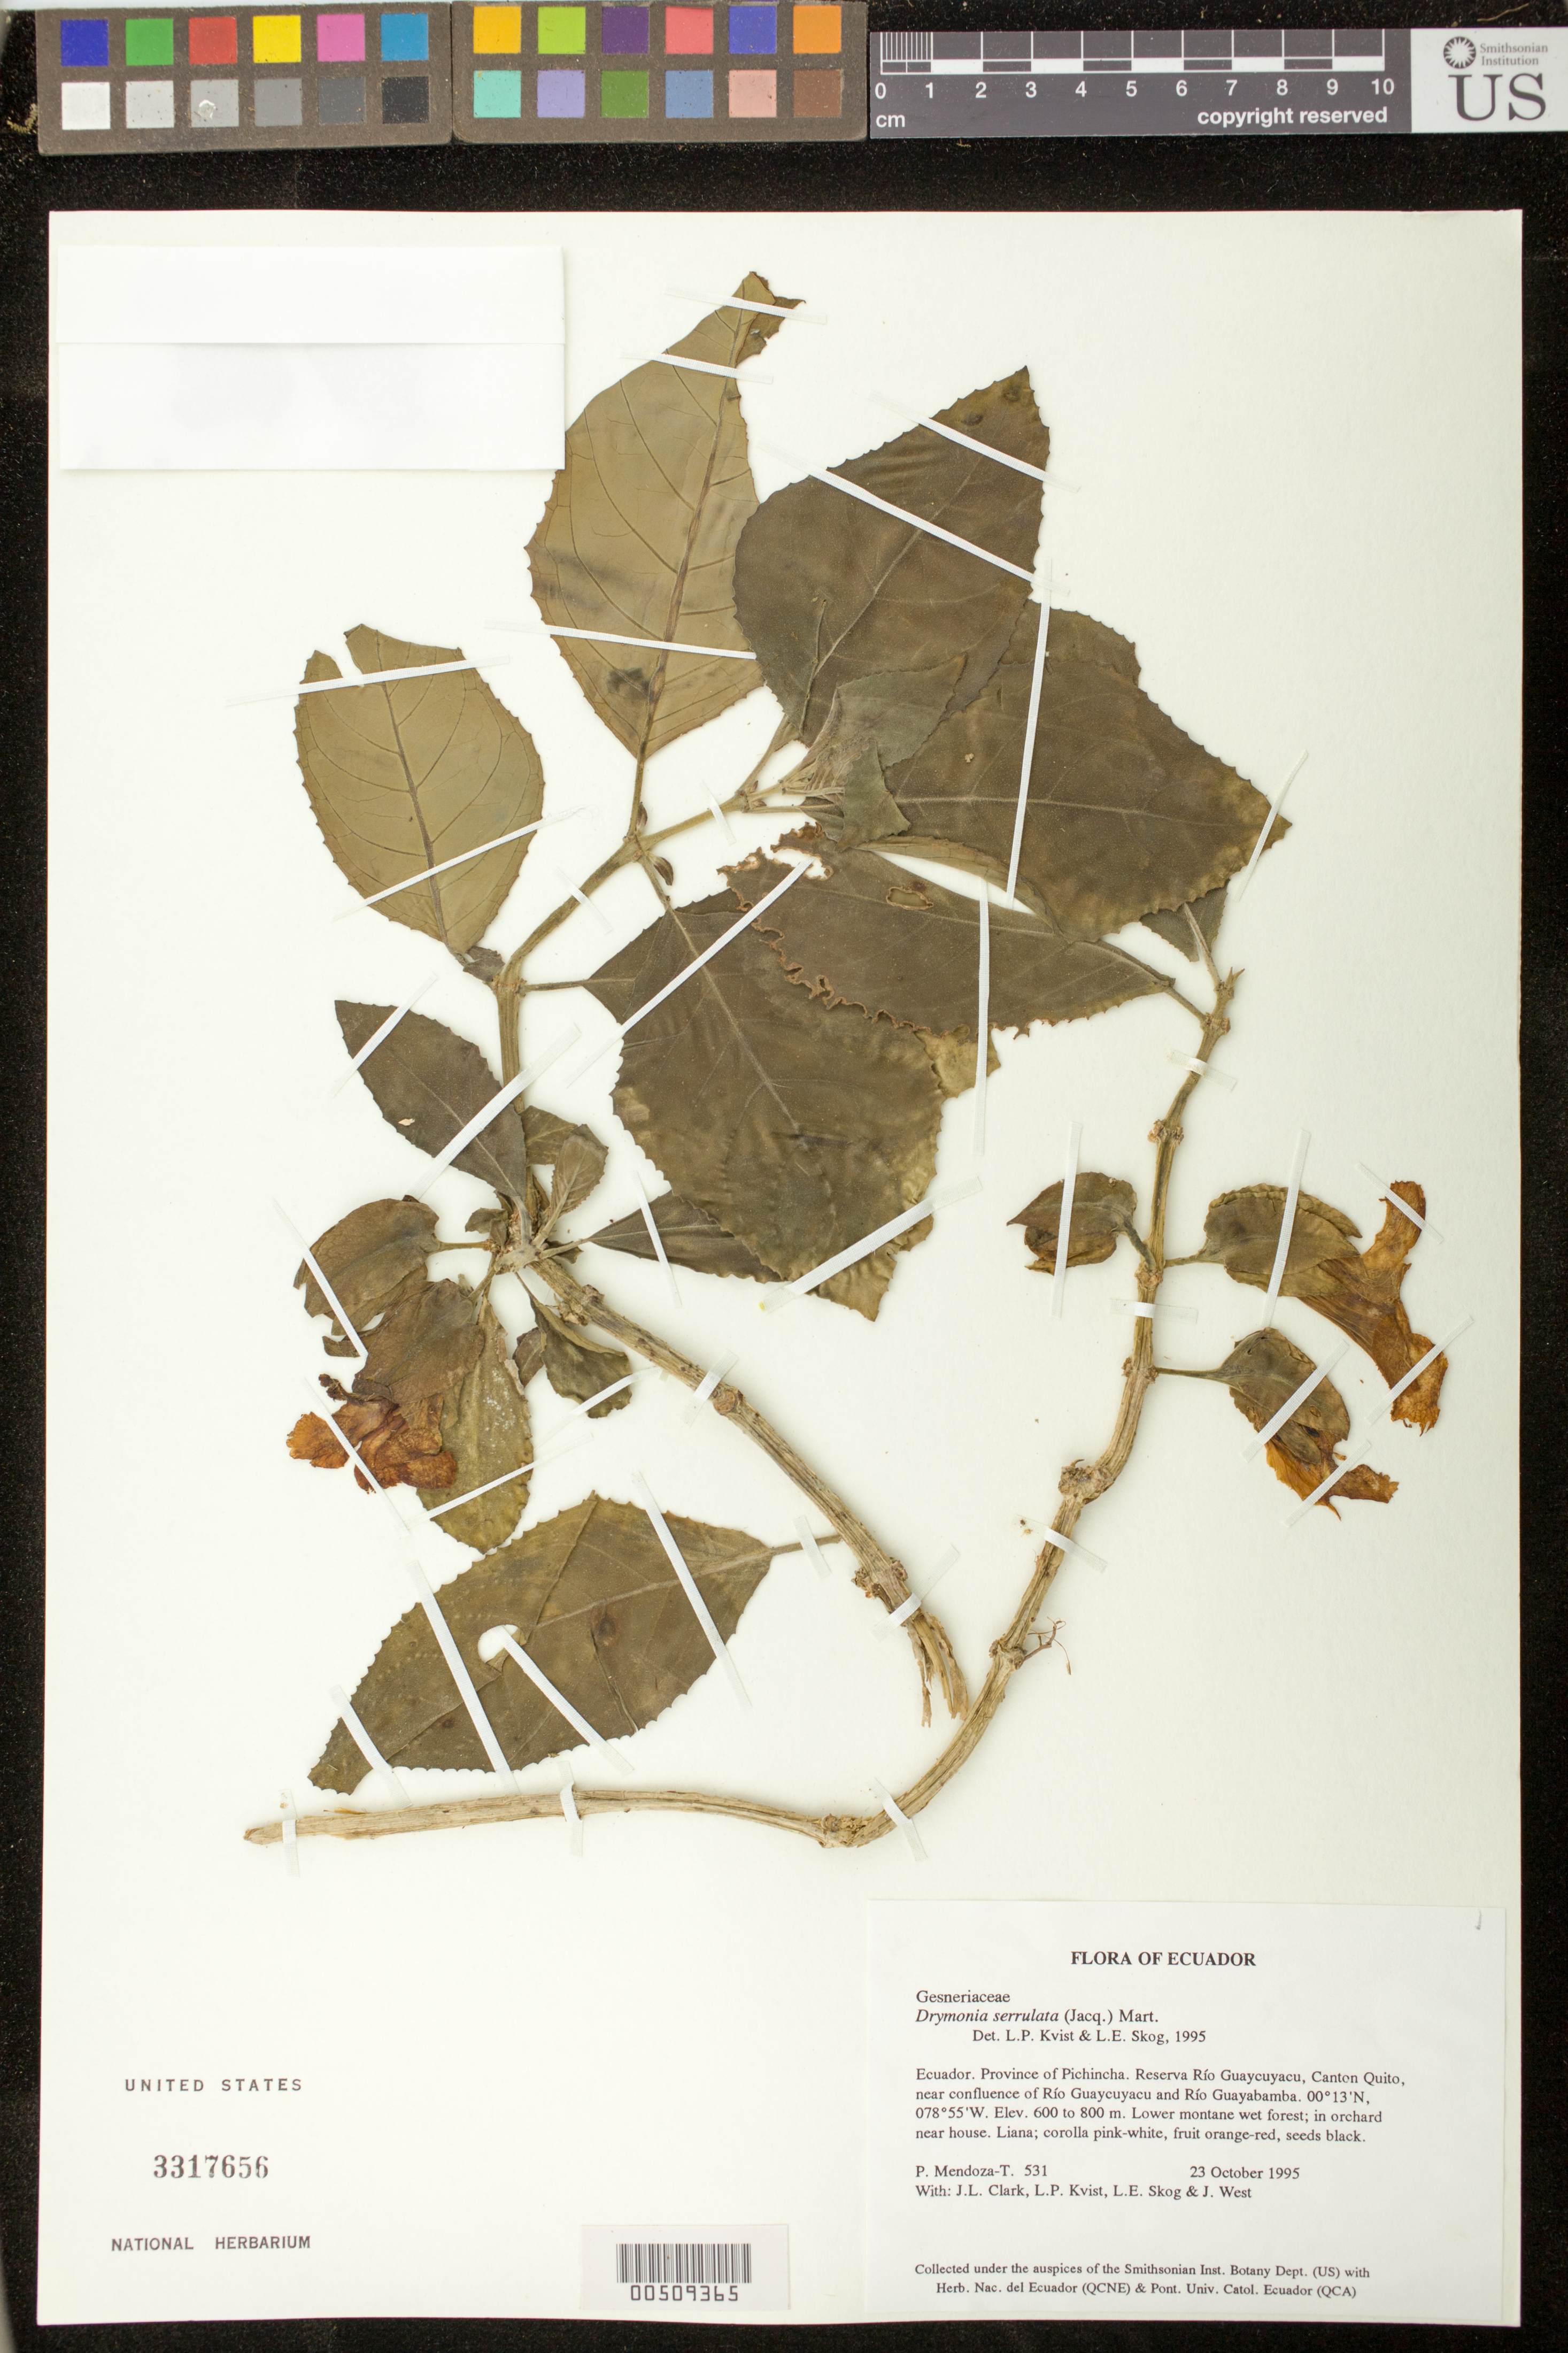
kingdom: Plantae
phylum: Tracheophyta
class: Magnoliopsida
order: Lamiales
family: Gesneriaceae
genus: Drymonia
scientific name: Drymonia serrulata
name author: (Jacq.) Mart.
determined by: Skog, Laurence E.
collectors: P. Mendoza-T., J. L. Clark, L. P. Kvist, L. E. Skog & J. West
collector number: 531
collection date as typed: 23 Oct 1995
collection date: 1995-10-23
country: Ecuador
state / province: Pichincha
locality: Reserva Río Guaycuyacu, Canton Quito, near confluence of Río Guaycuyacu and Río Guayabamba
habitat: Lower montane wet forest; in orchard near house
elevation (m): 600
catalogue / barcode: US 3317656